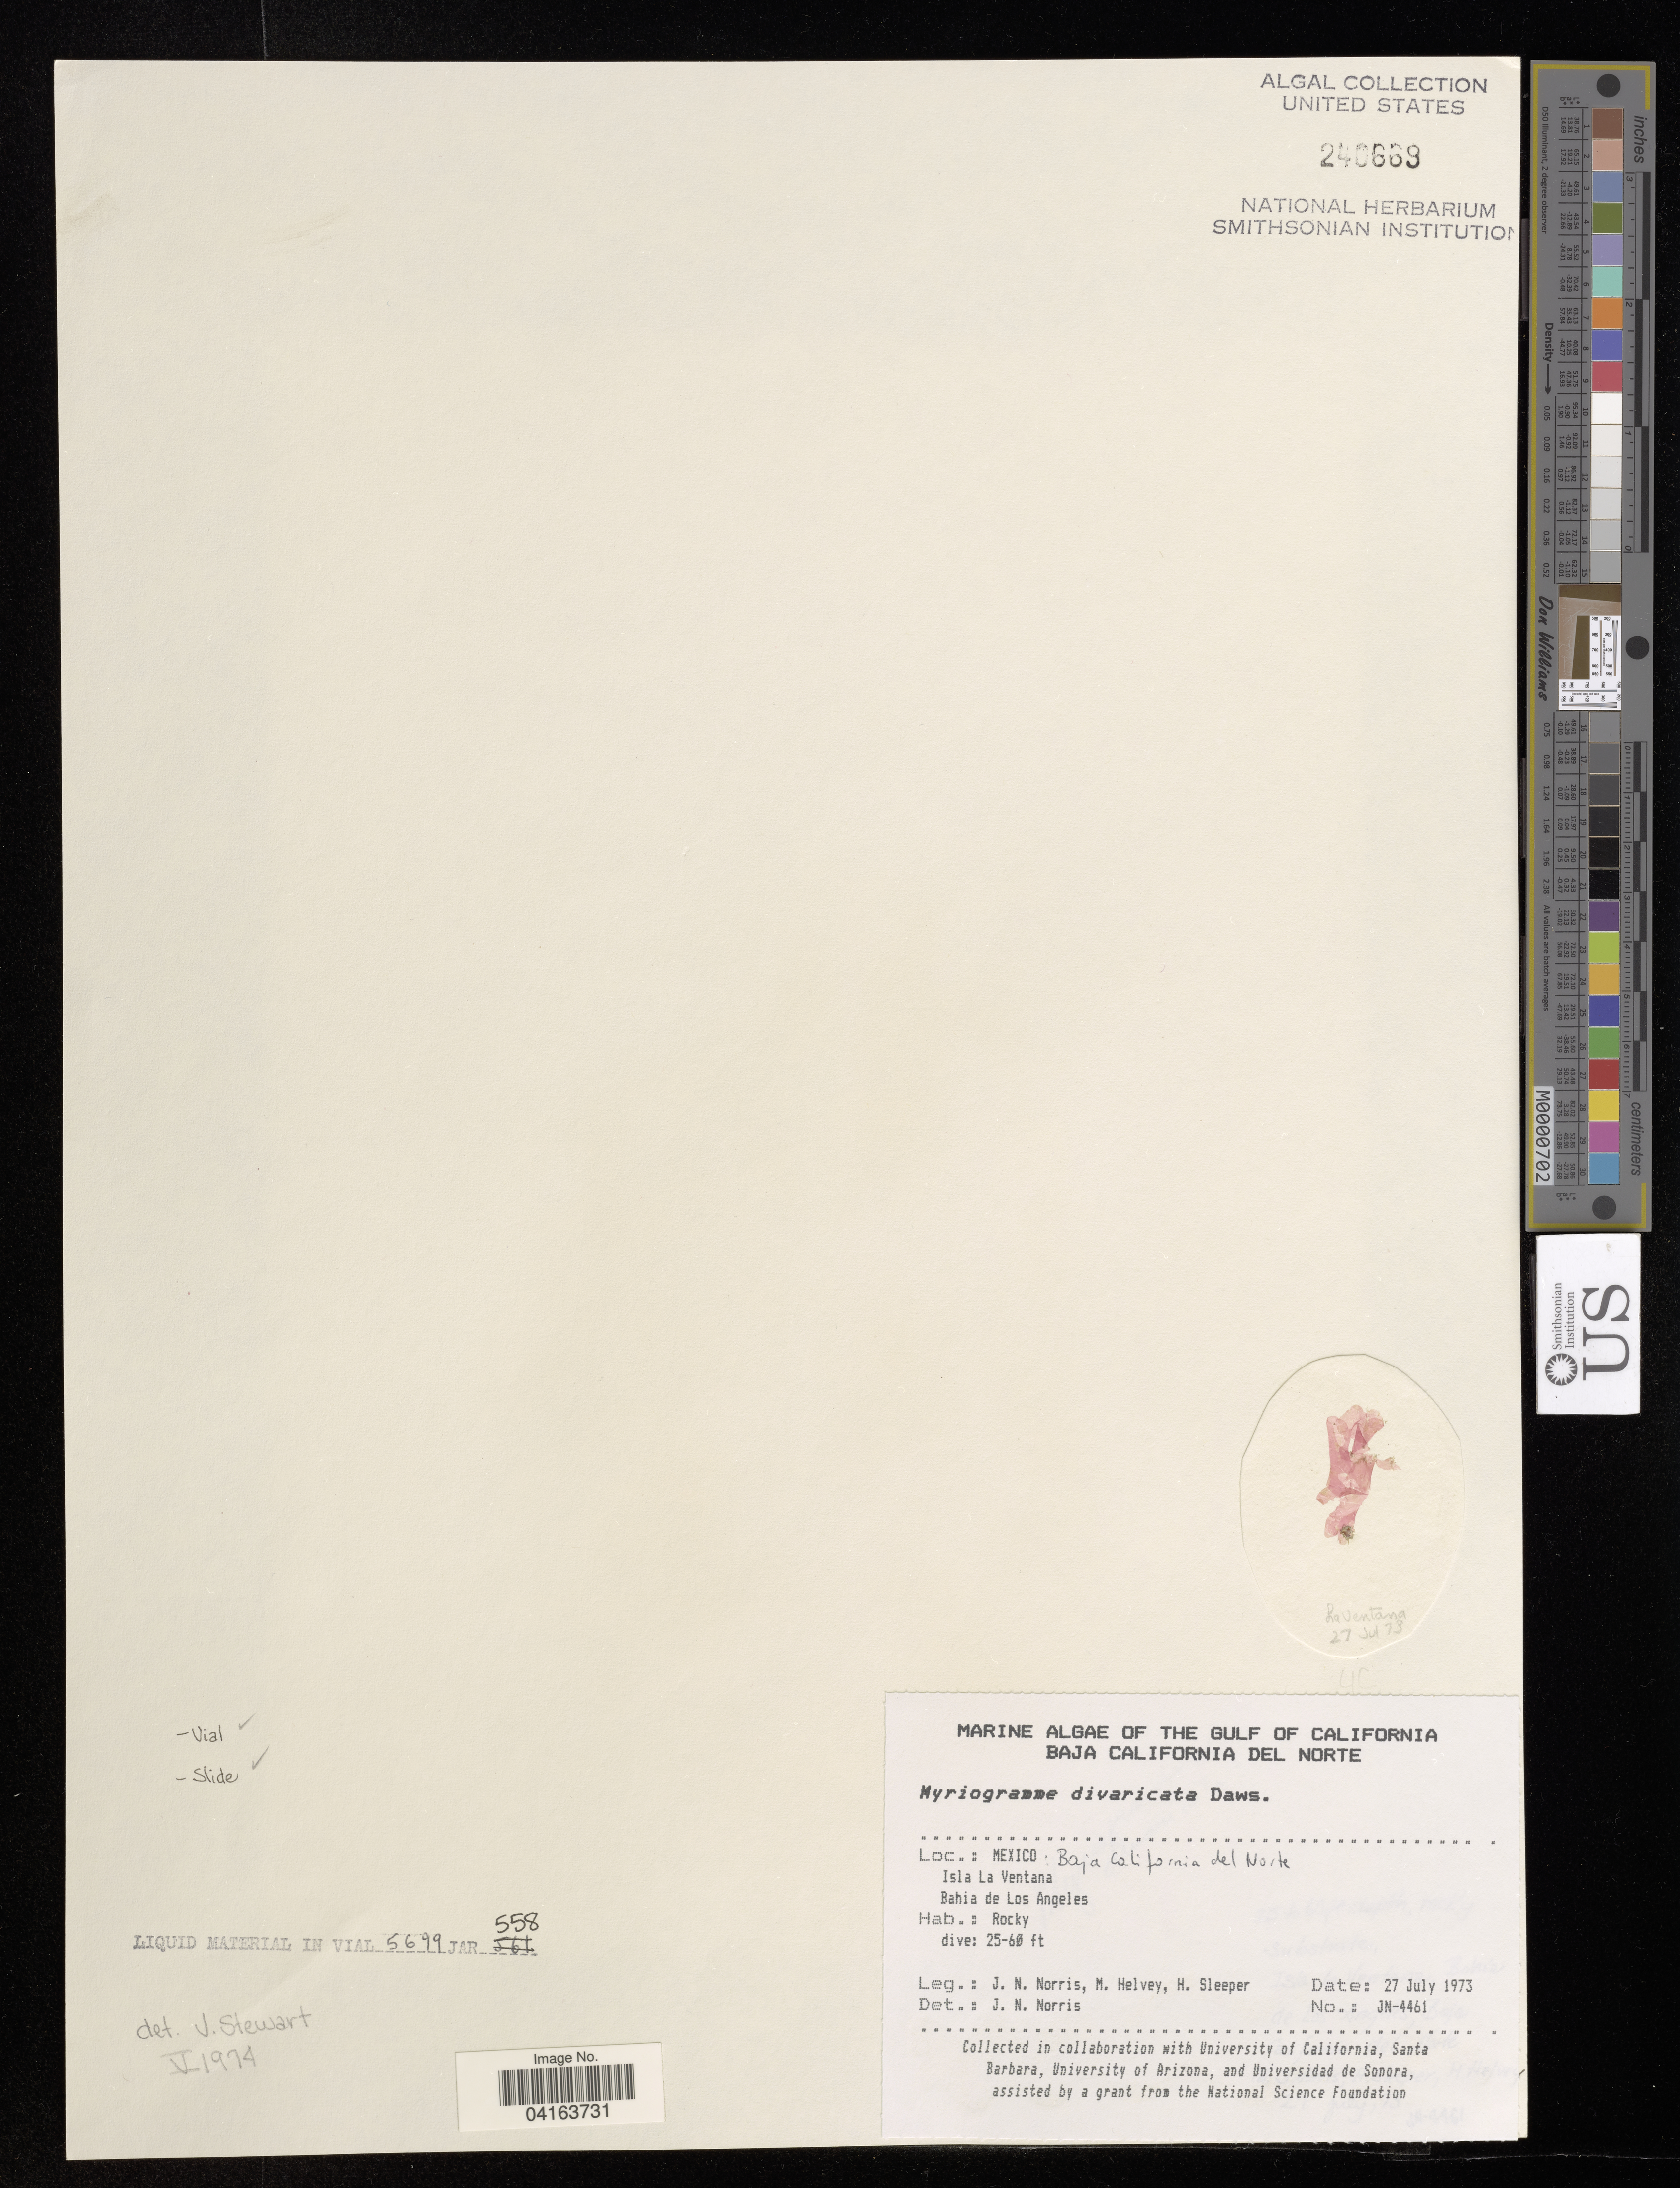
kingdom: Plantae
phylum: Rhodophyta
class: Florideophyceae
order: Ceramiales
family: Delesseriaceae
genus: Myriogramme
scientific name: Myriogramme divaricata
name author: E.Y. Dawson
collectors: J. Norris, M. Helvey & H. Sleeper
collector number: JN-4461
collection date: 1973-07-27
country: Mexico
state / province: Baja California Norte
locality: Isla La Ventana. Bahia de Los Angeles.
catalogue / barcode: US 240669